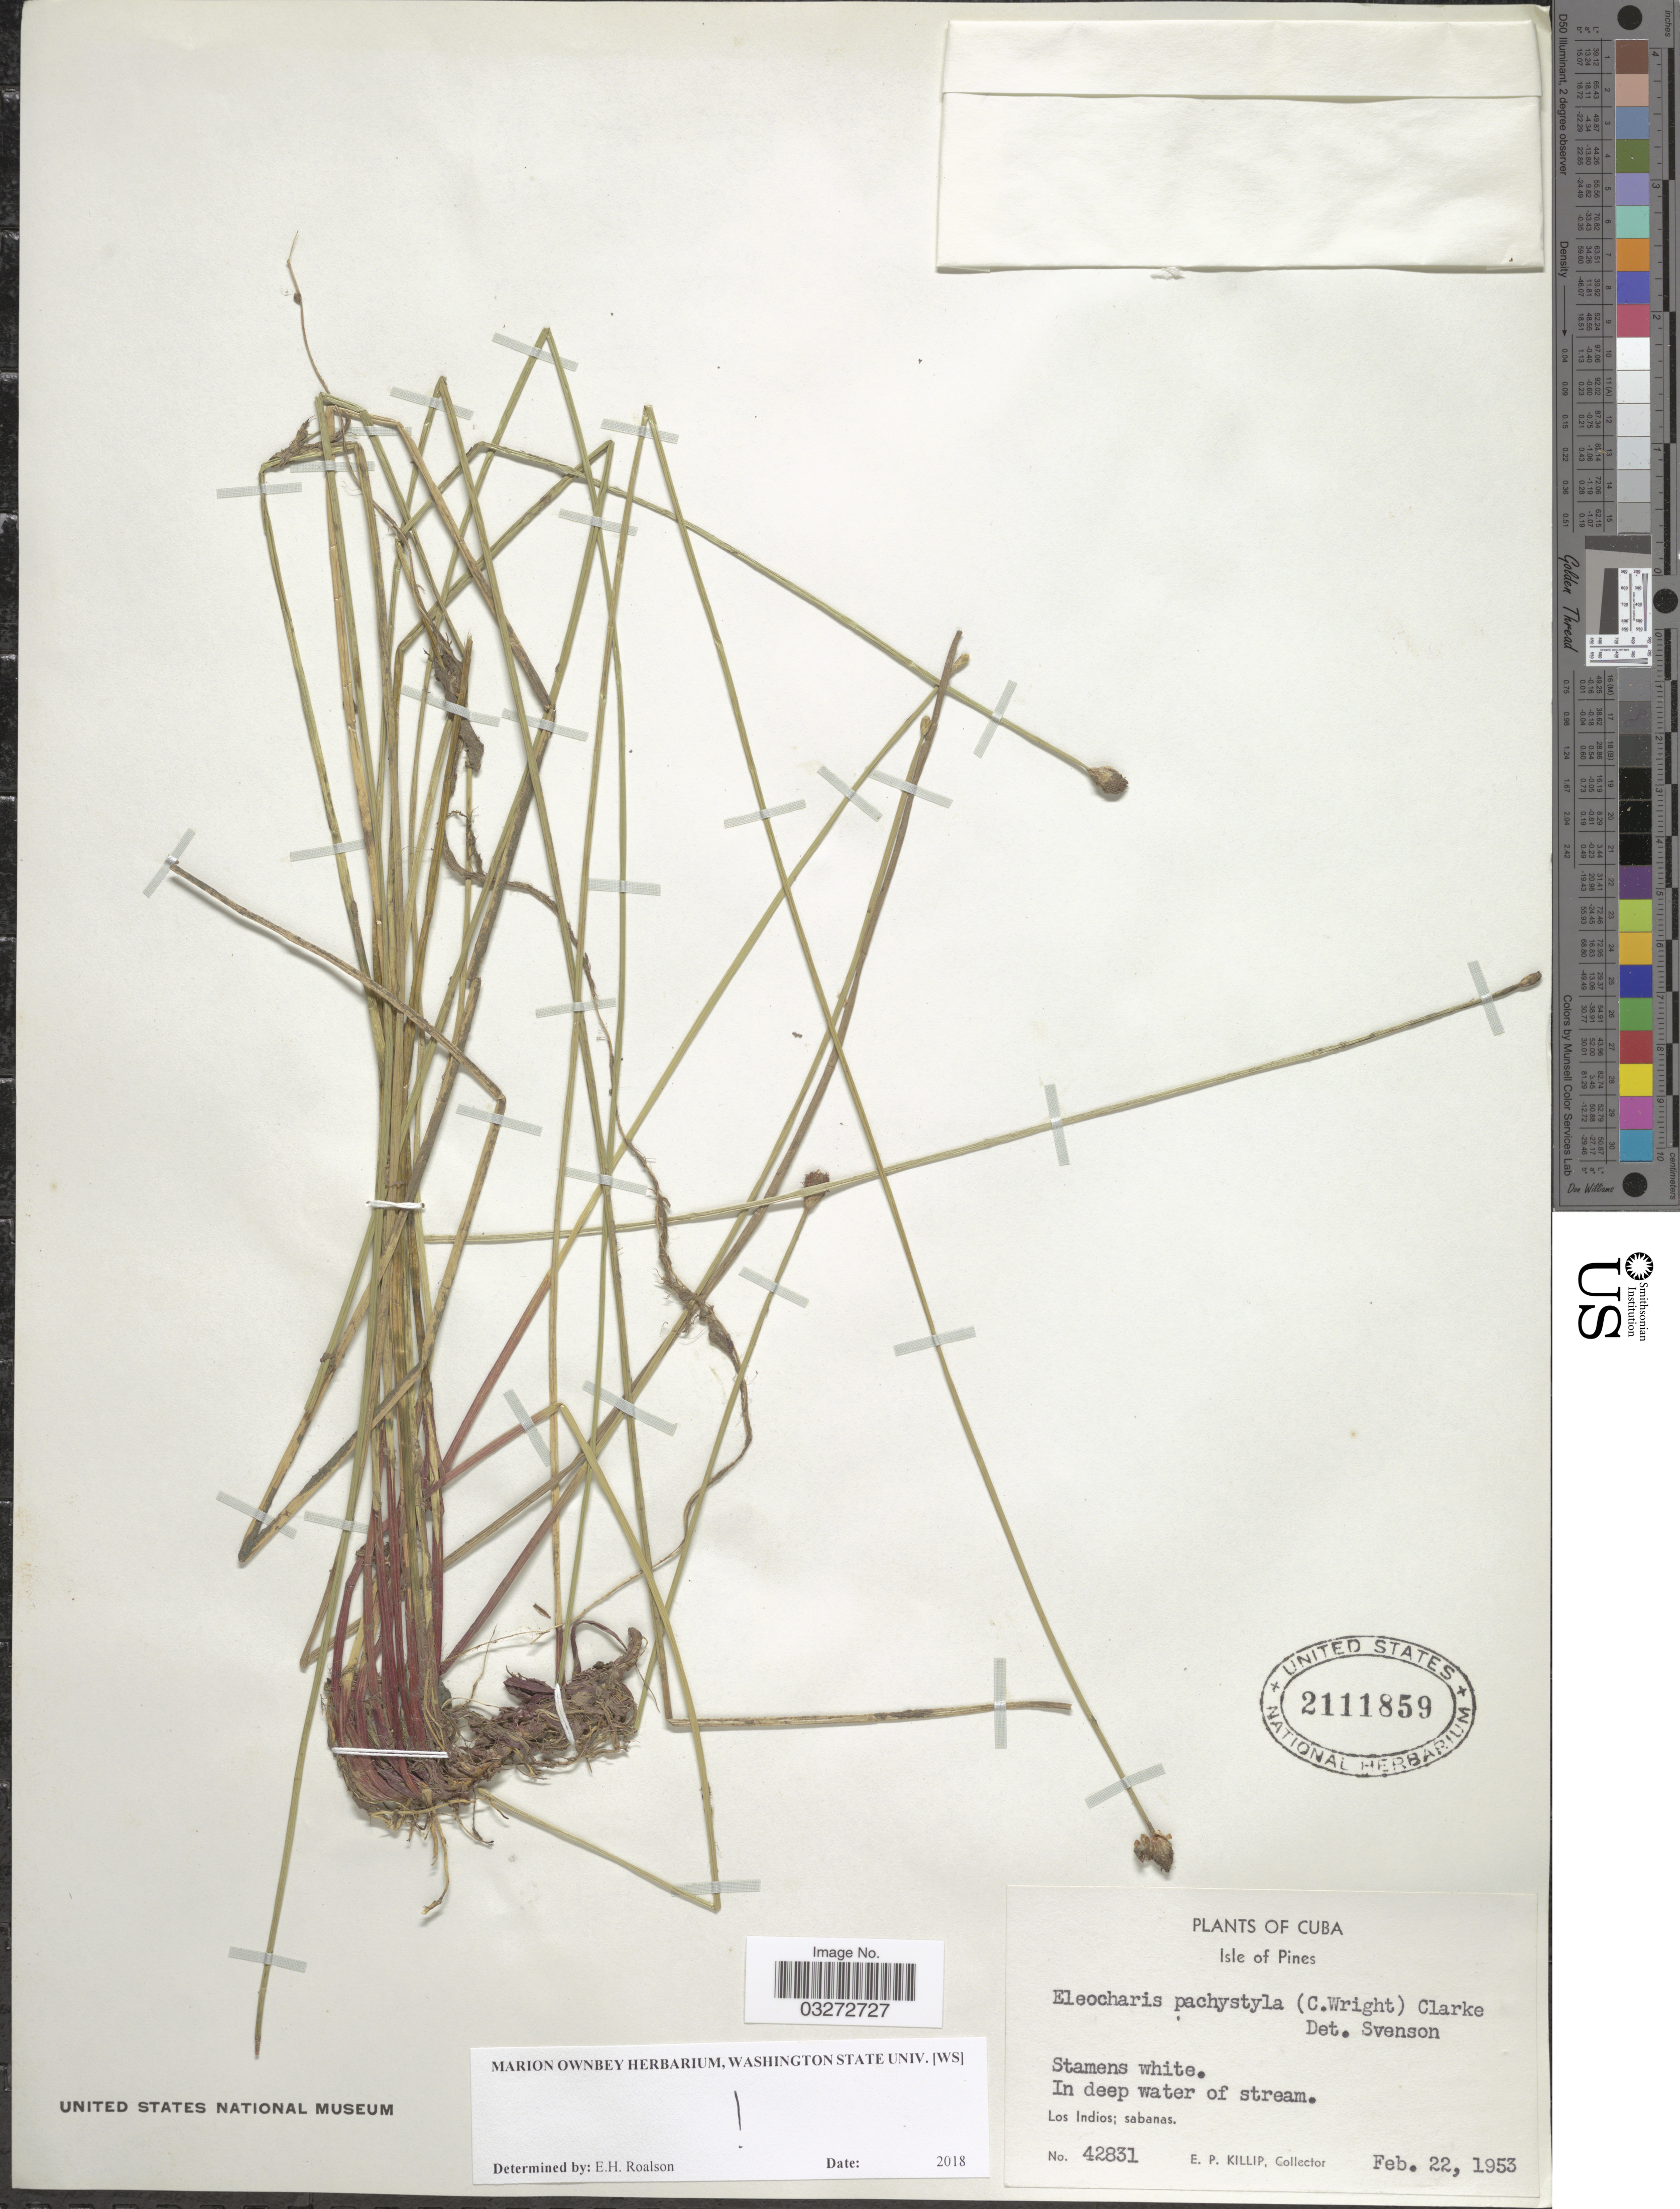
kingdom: Plantae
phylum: Tracheophyta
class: Liliopsida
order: Poales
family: Cyperaceae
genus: Eleocharis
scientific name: Eleocharis pachystyla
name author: (C. Wright) C.B. Clarke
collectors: E. P. Killip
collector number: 42831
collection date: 1953-02-22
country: Cuba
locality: Isle of Pines. Los Indios.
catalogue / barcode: US 2111859